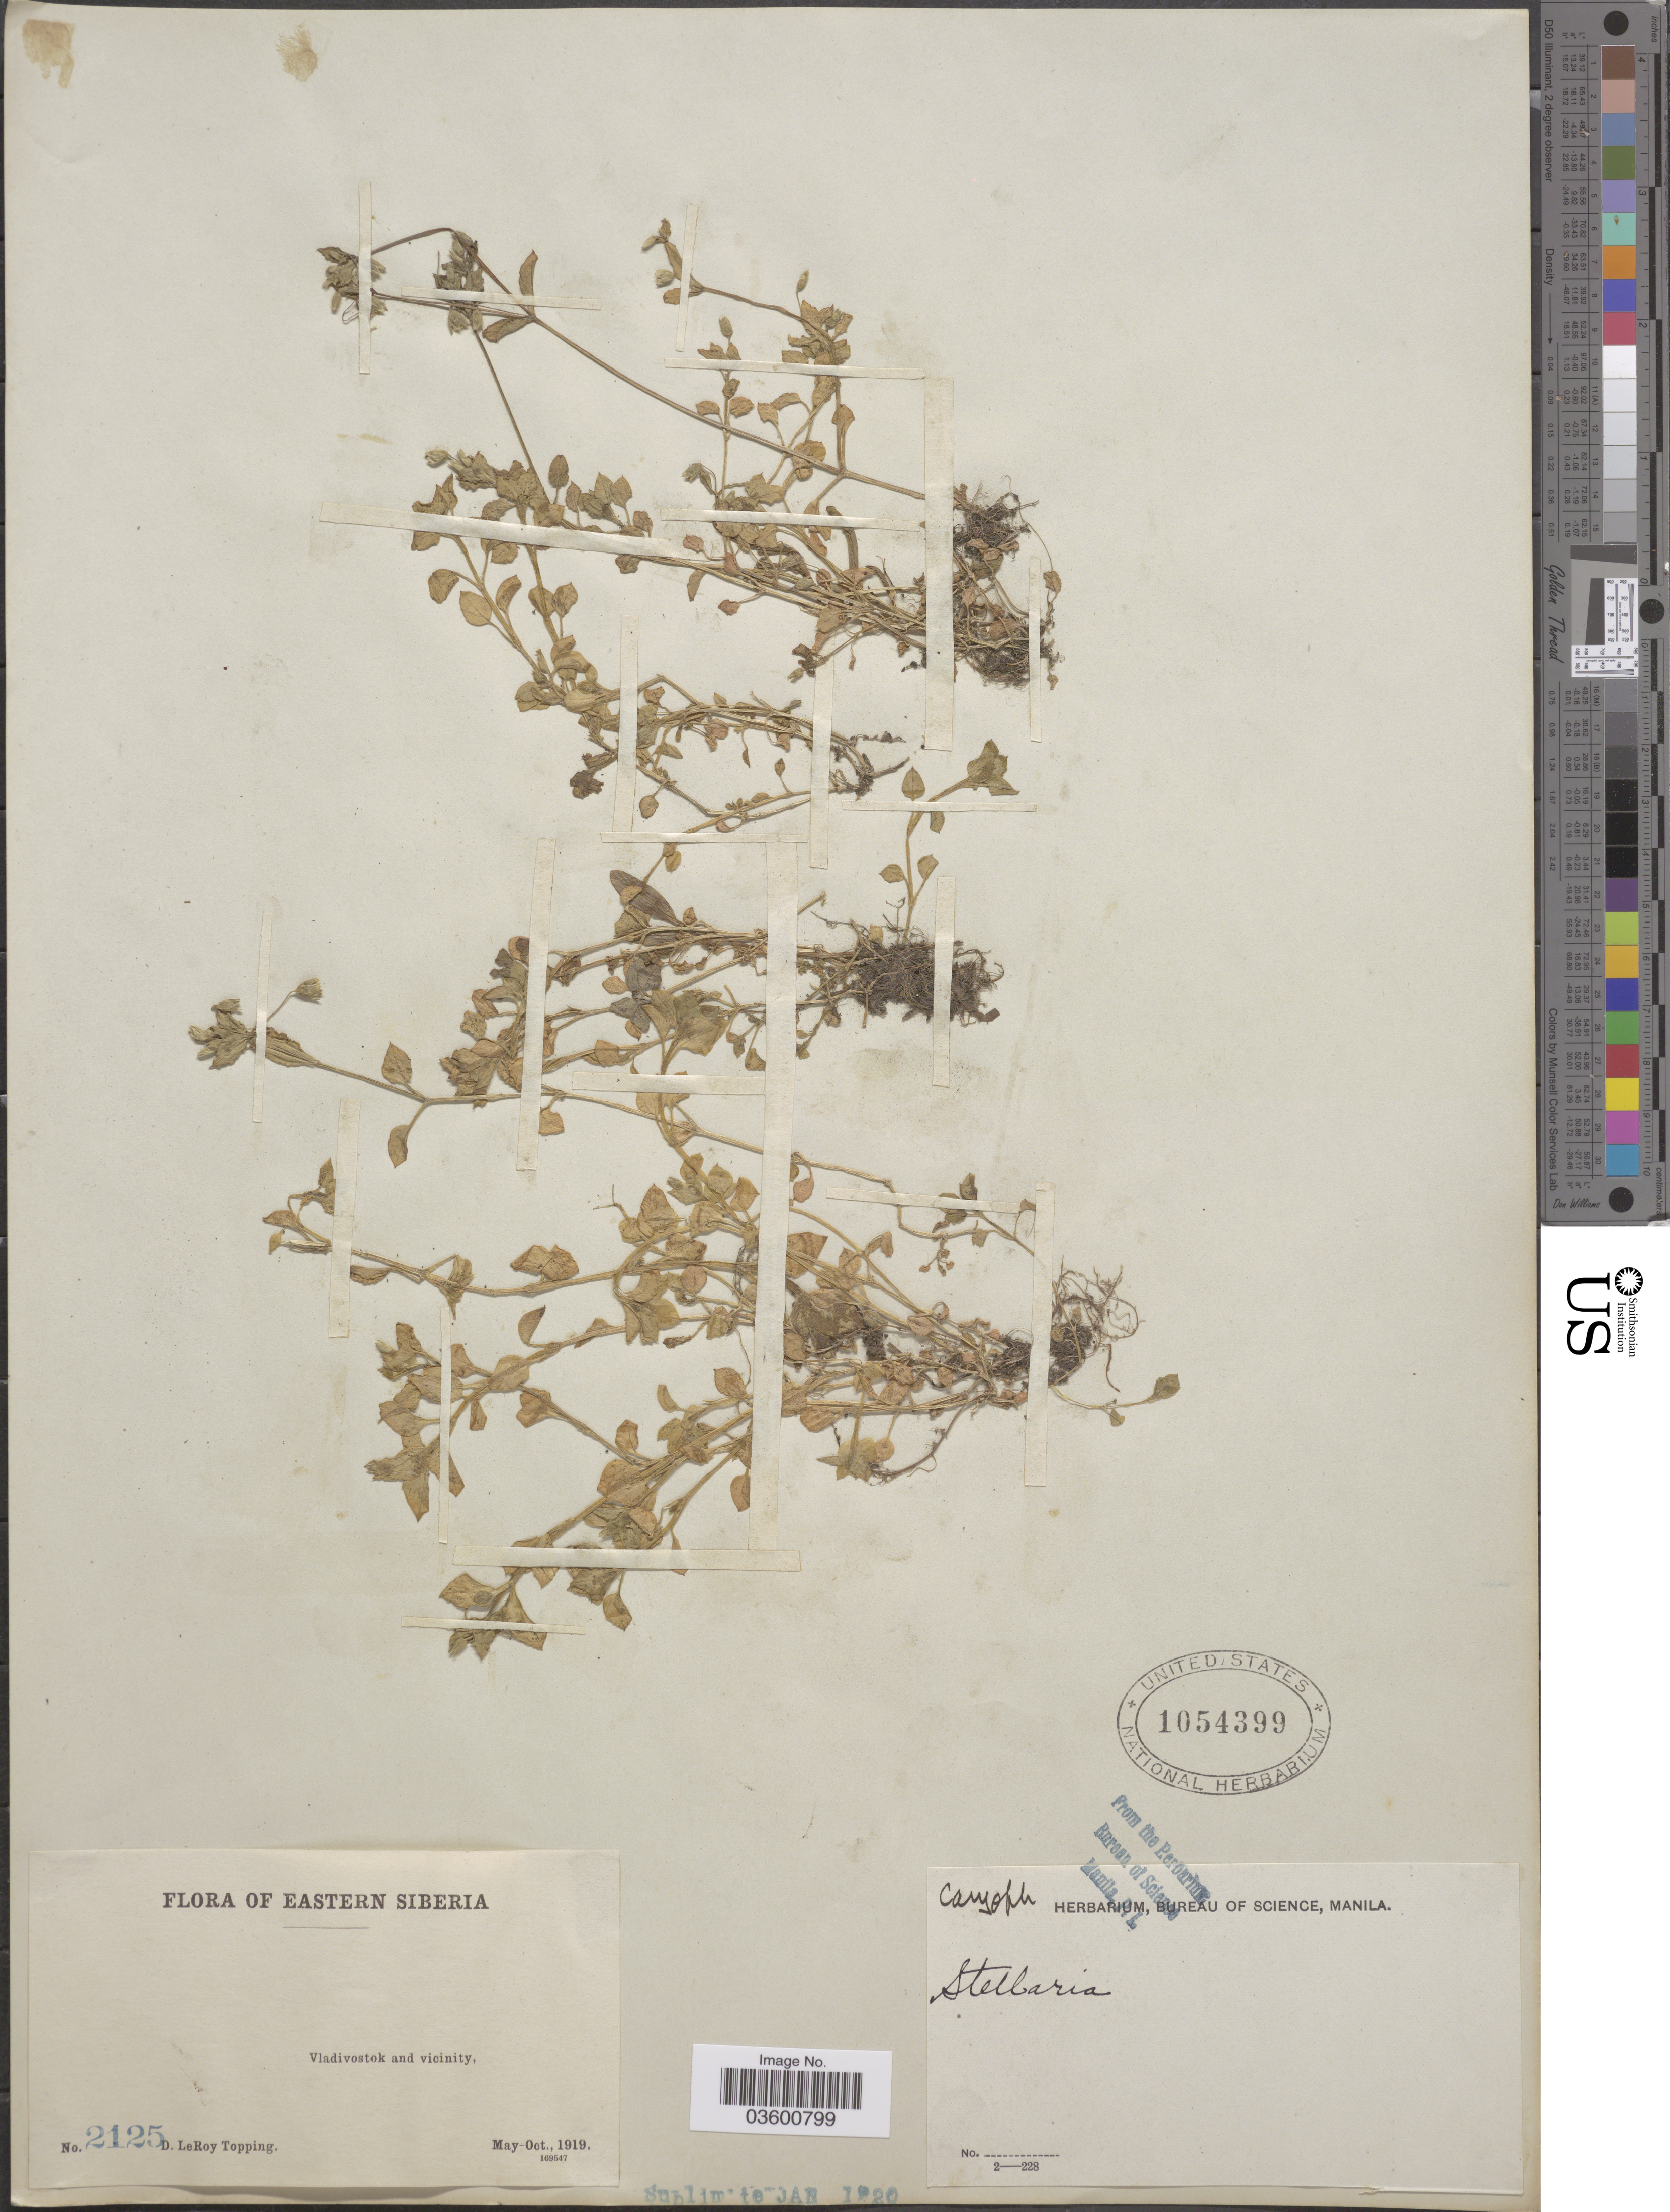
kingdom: Plantae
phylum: Tracheophyta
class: Magnoliopsida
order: Caryophyllales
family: Caryophyllaceae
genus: Stellaria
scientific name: Stellaria sp.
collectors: D. L. Topping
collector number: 2125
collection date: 1919-05/1919-10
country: Russian Federation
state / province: Primorsky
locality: Eastern Siberia. Vladivostok and vicinity.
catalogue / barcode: US 1054399